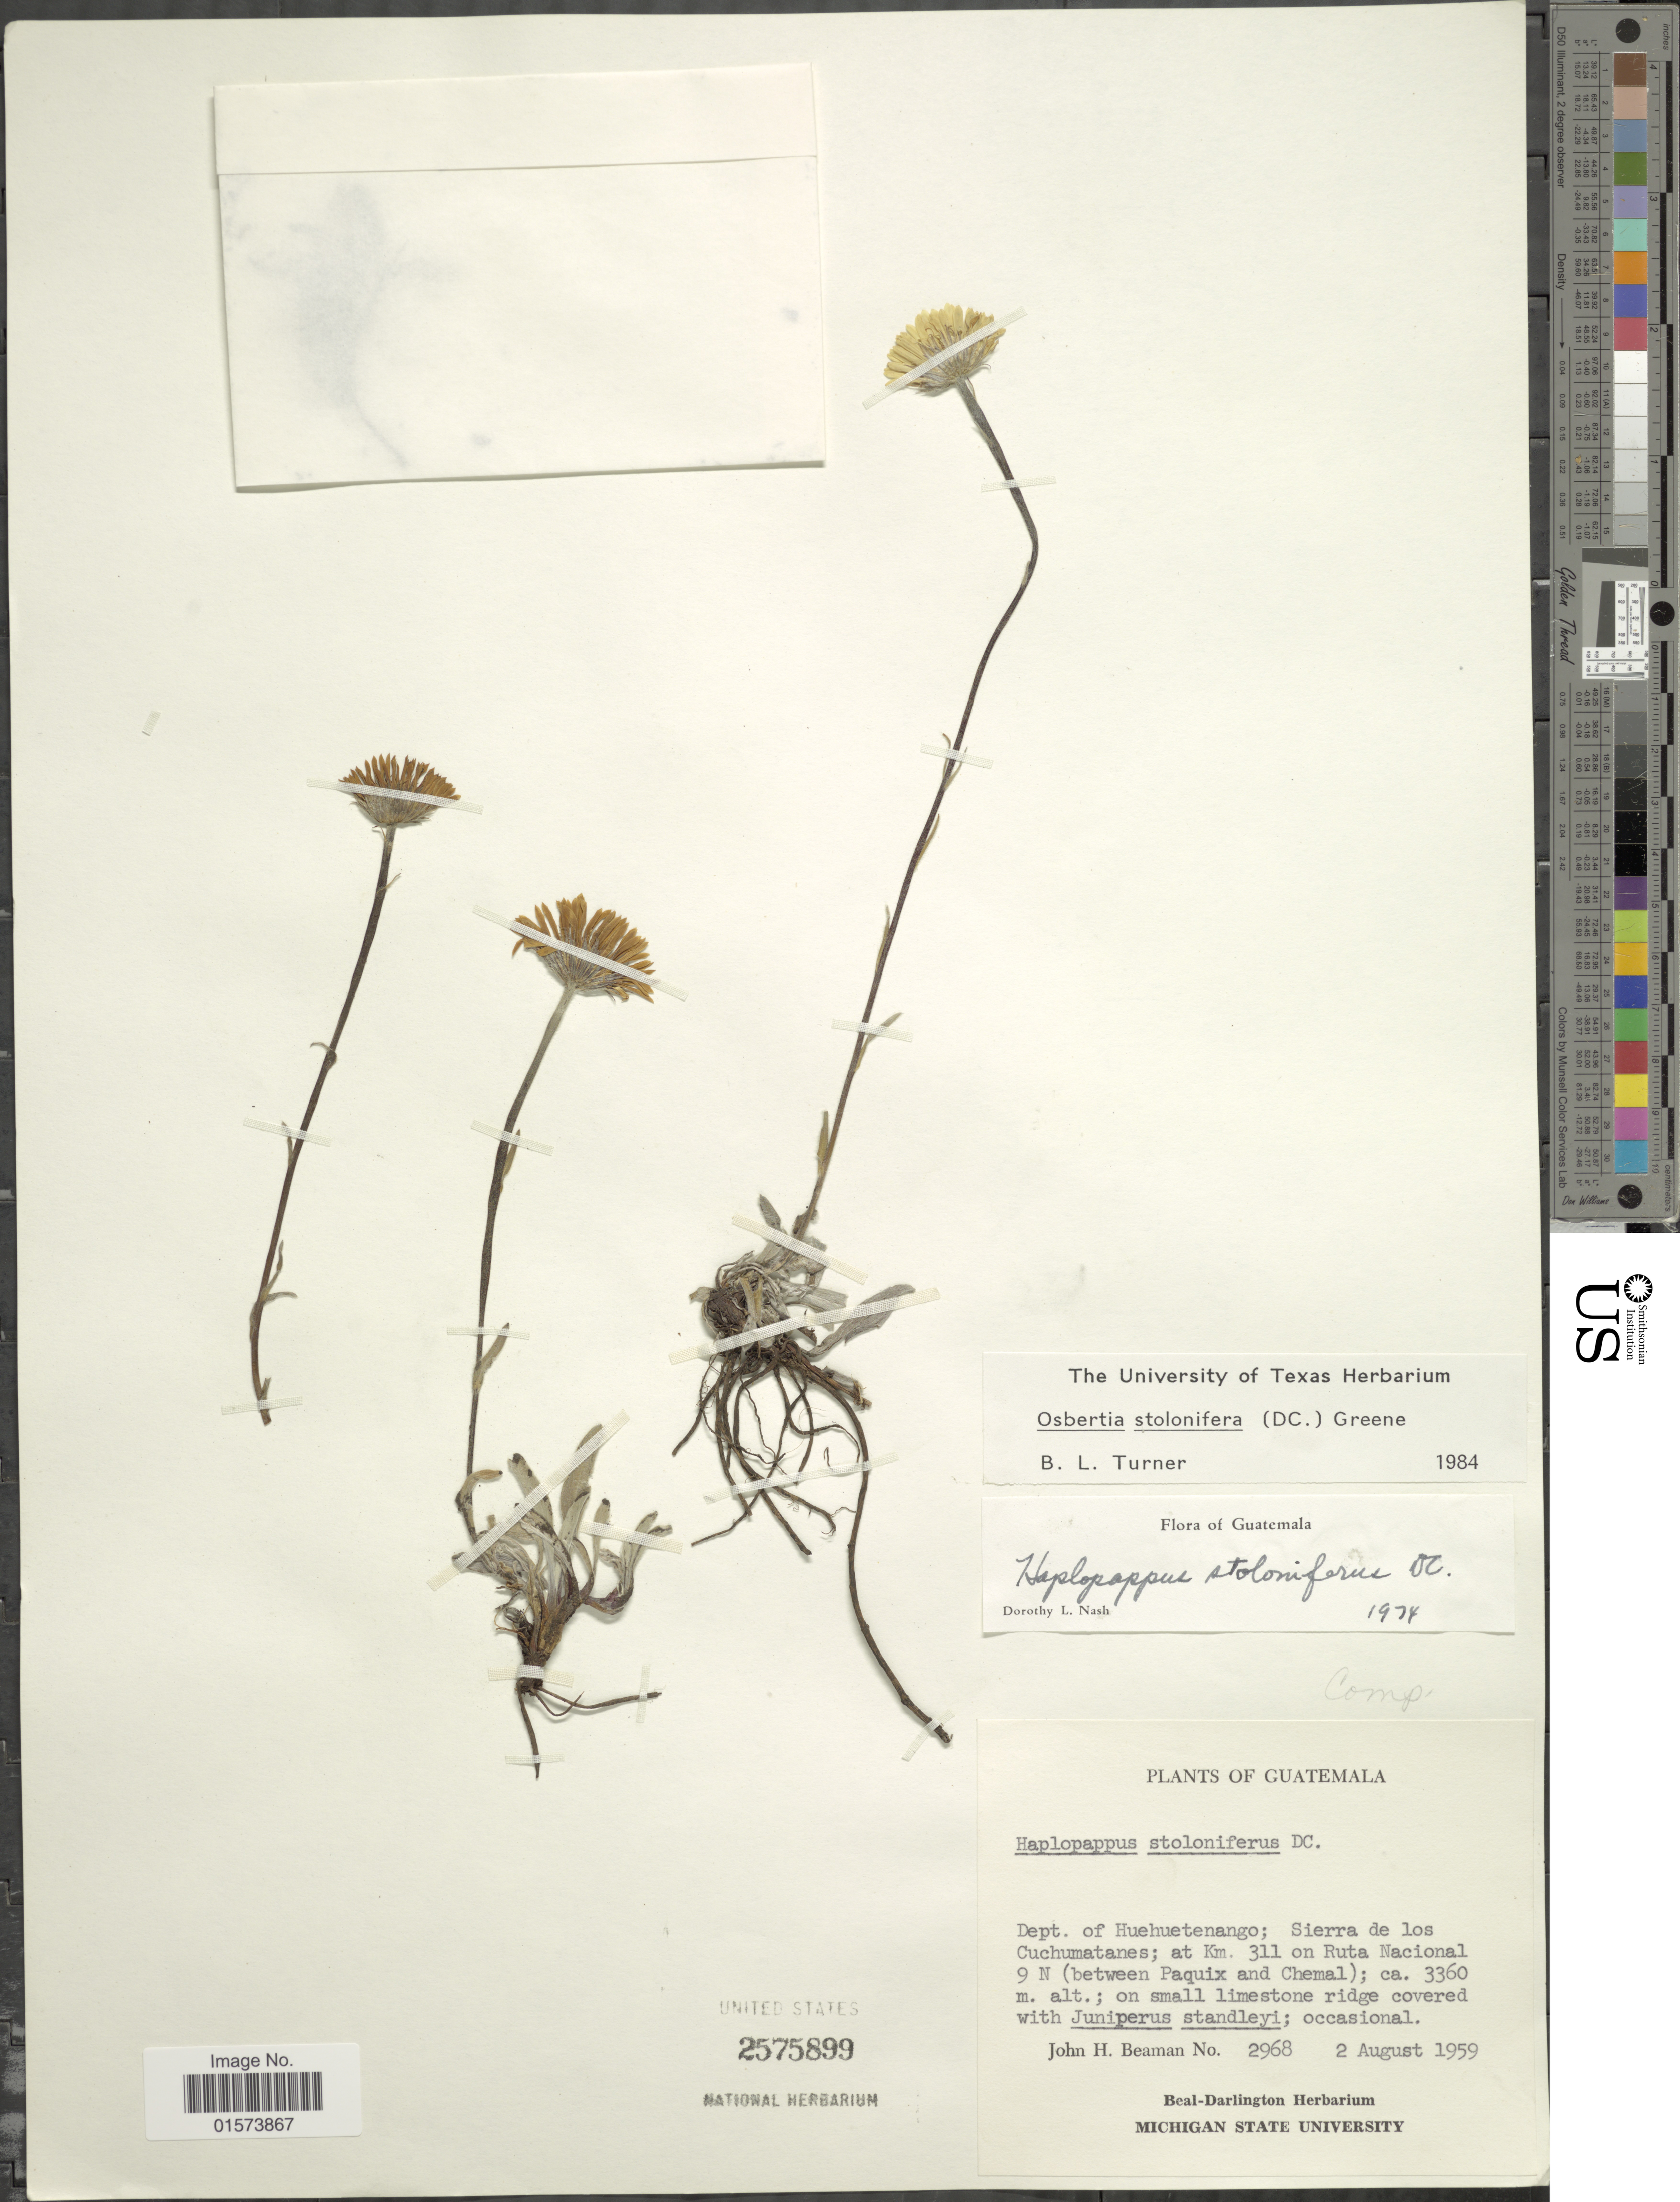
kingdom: Plantae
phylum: Tracheophyta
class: Magnoliopsida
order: Asterales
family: Asteraceae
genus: Osbertia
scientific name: Osbertia stolonifera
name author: (DC.) Greene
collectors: J. H. Beaman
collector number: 2968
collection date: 1959-08-02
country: Guatemala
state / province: Huehuetenango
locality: Sierra de los Chuchumatanes; at Km. 311 on Ruta Nacional 9 N (between Paquix and Chemal); on small limestone ridge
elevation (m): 3360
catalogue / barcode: US 2575899